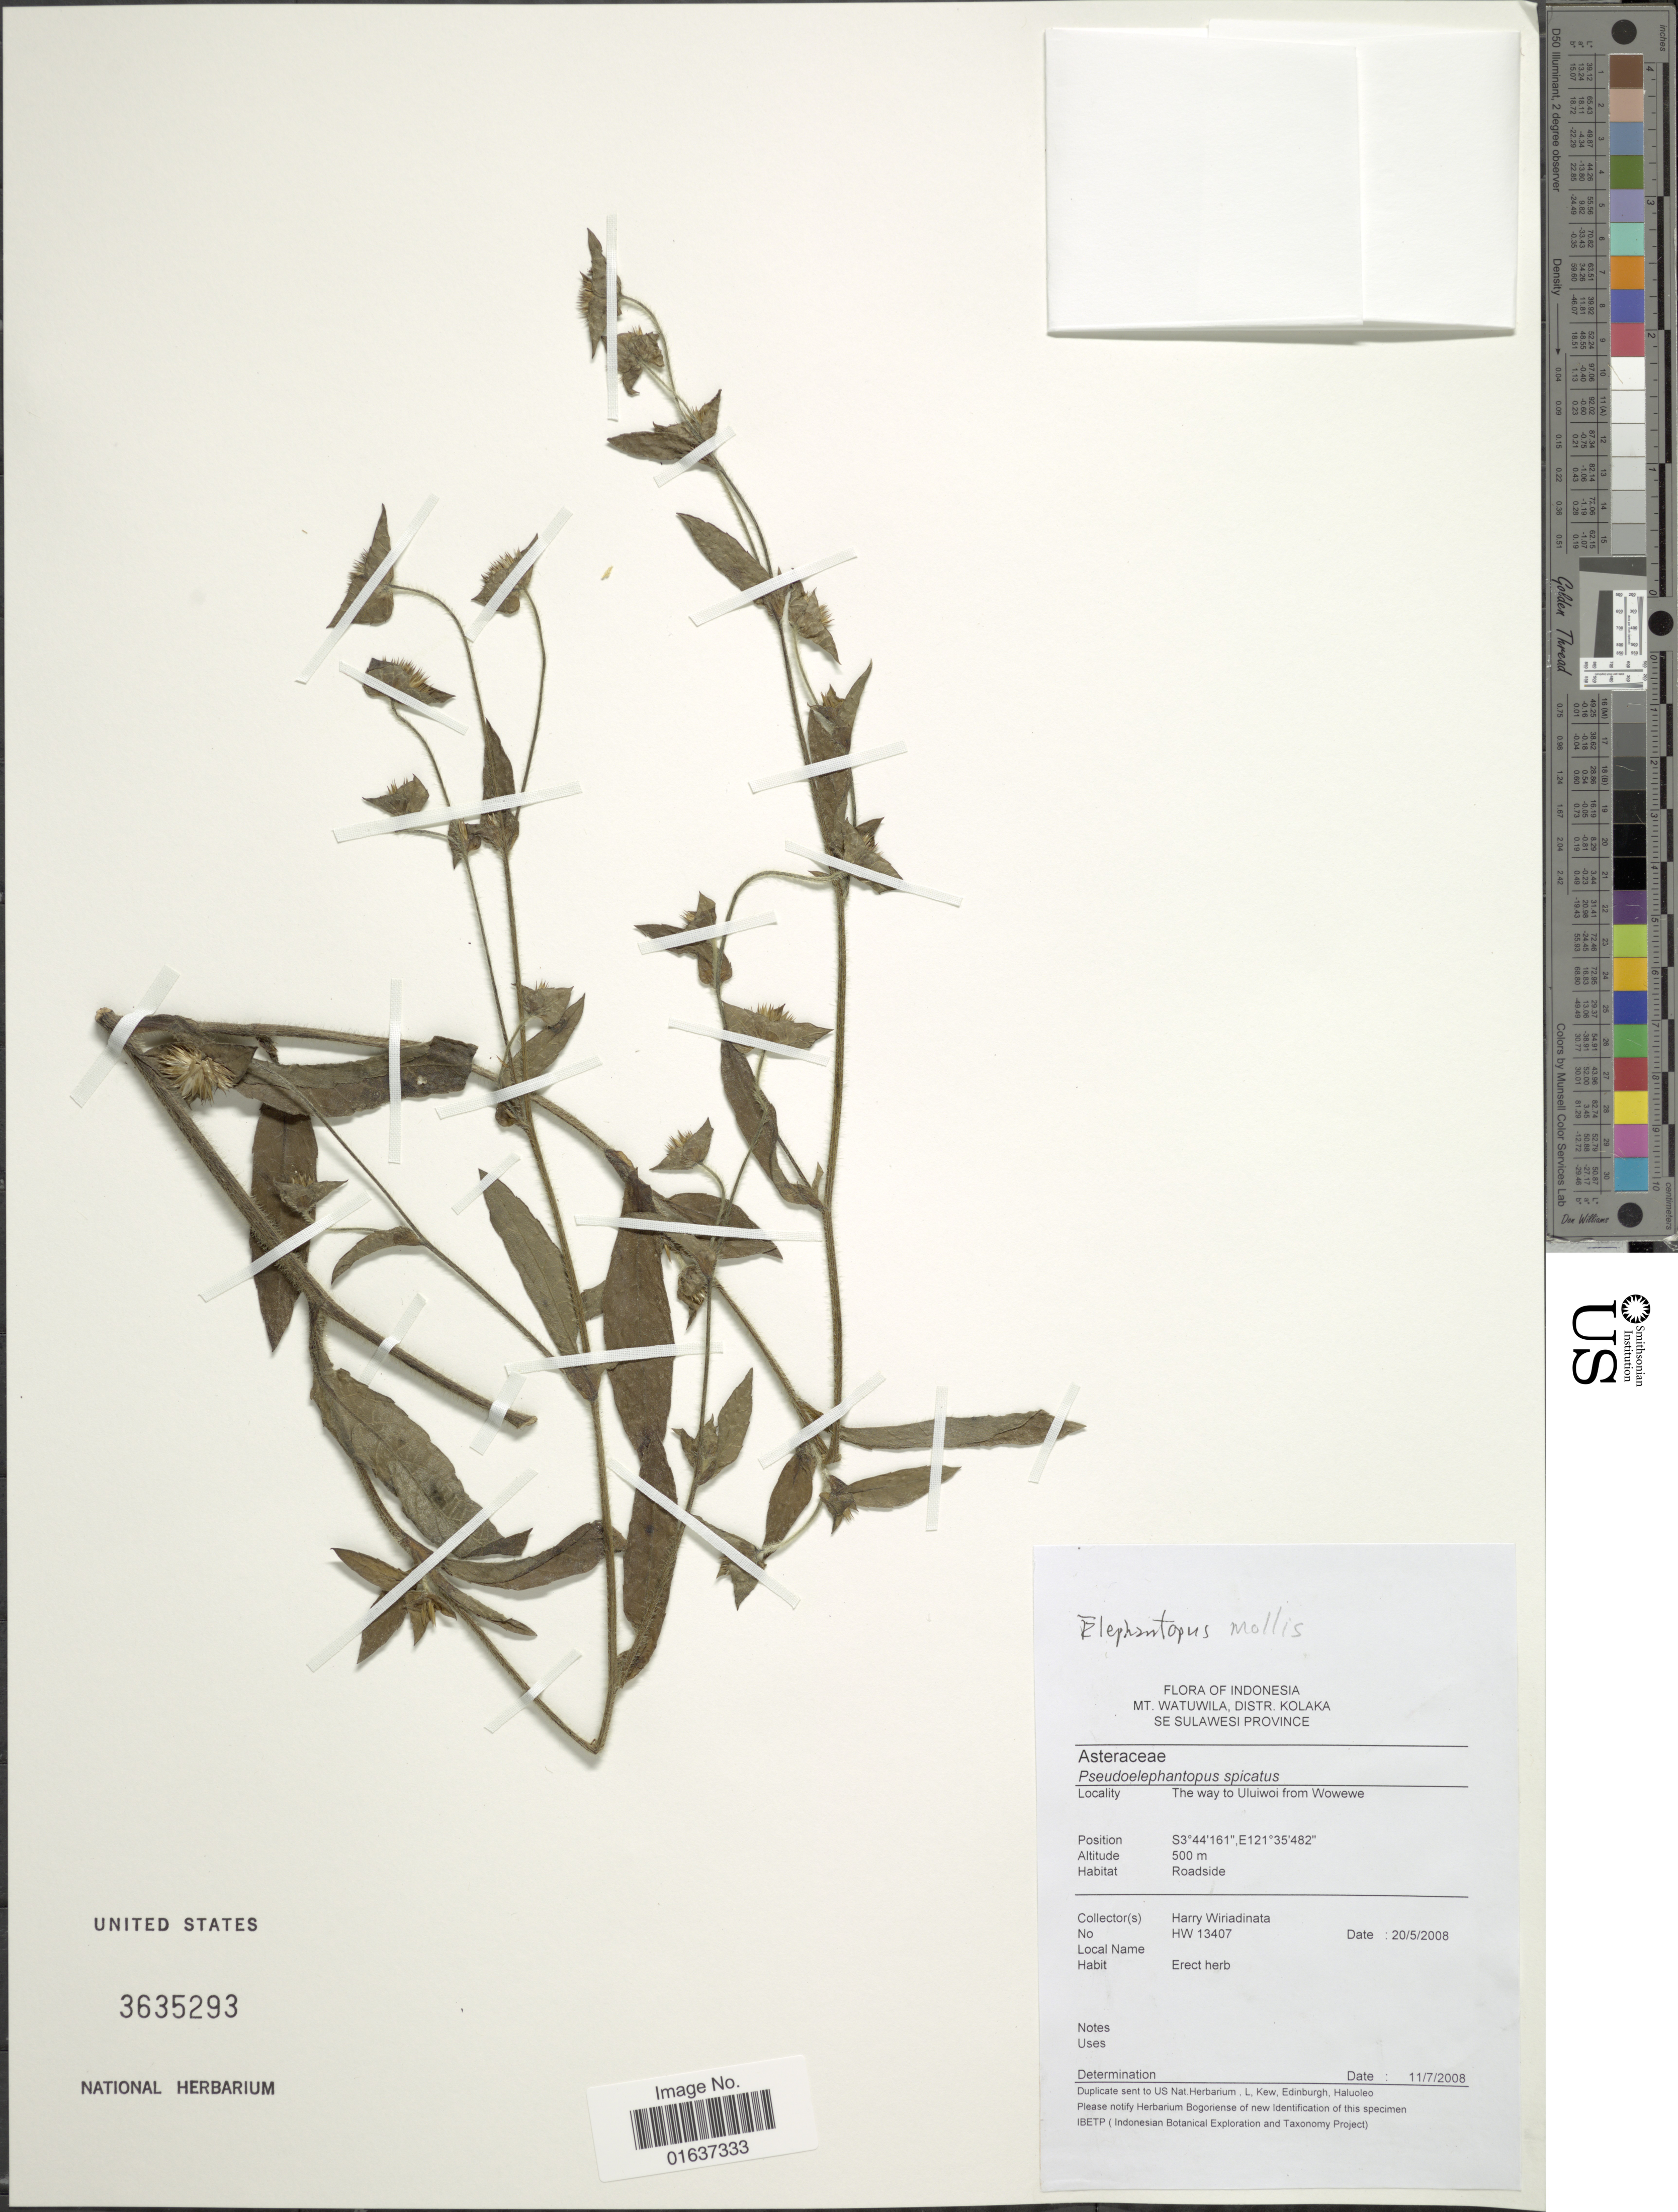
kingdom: Plantae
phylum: Tracheophyta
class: Magnoliopsida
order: Asterales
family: Asteraceae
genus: Elephantopus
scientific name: Elephantopus mollis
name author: Kunth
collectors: H. Wiriadanata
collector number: HW13407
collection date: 2008-05-20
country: Indonesia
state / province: Sulawesi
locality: Mt. Watawila, Distr. Kolaka, Se Sulawesi Province, roadside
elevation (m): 500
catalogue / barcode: US 3635293